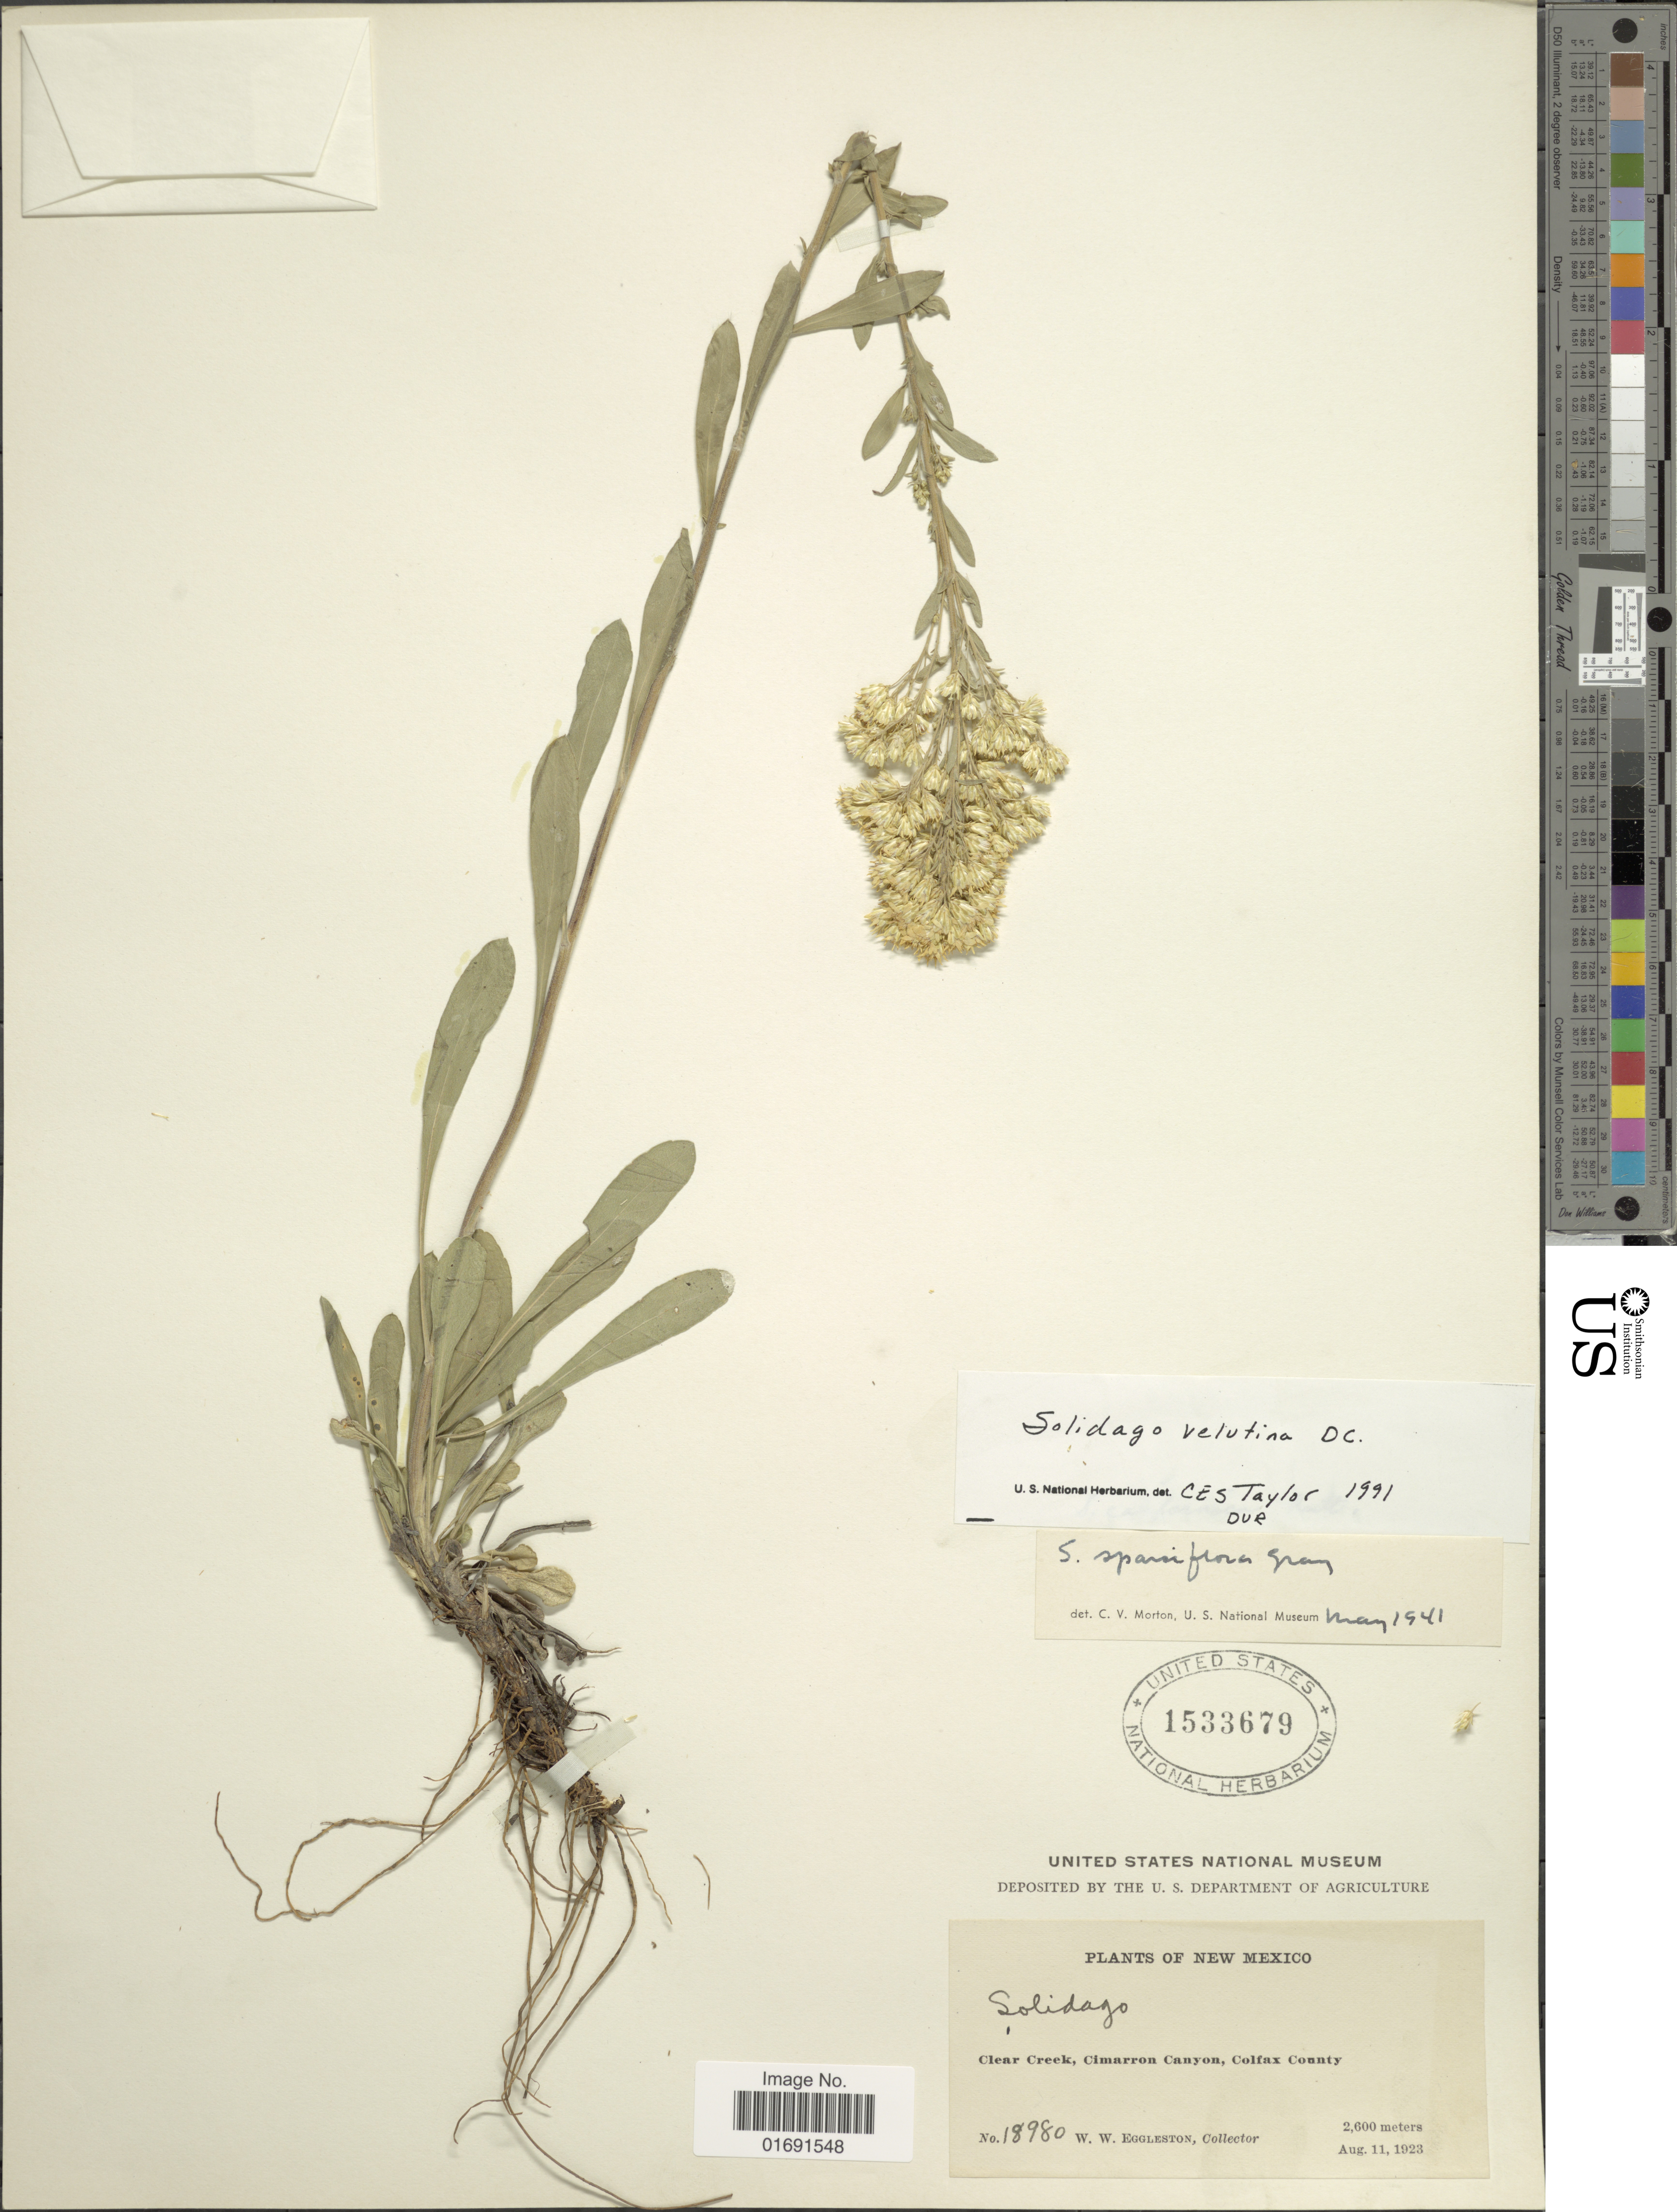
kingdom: Plantae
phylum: Tracheophyta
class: Magnoliopsida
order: Asterales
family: Asteraceae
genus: Solidago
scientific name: Solidago velutina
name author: DC.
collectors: W. W. Eggleston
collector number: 18980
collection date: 1923-08-11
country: United States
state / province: New Mexico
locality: Clear Creek, Cimarron Canyon, Colfax County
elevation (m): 2600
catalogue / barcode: US 1533679